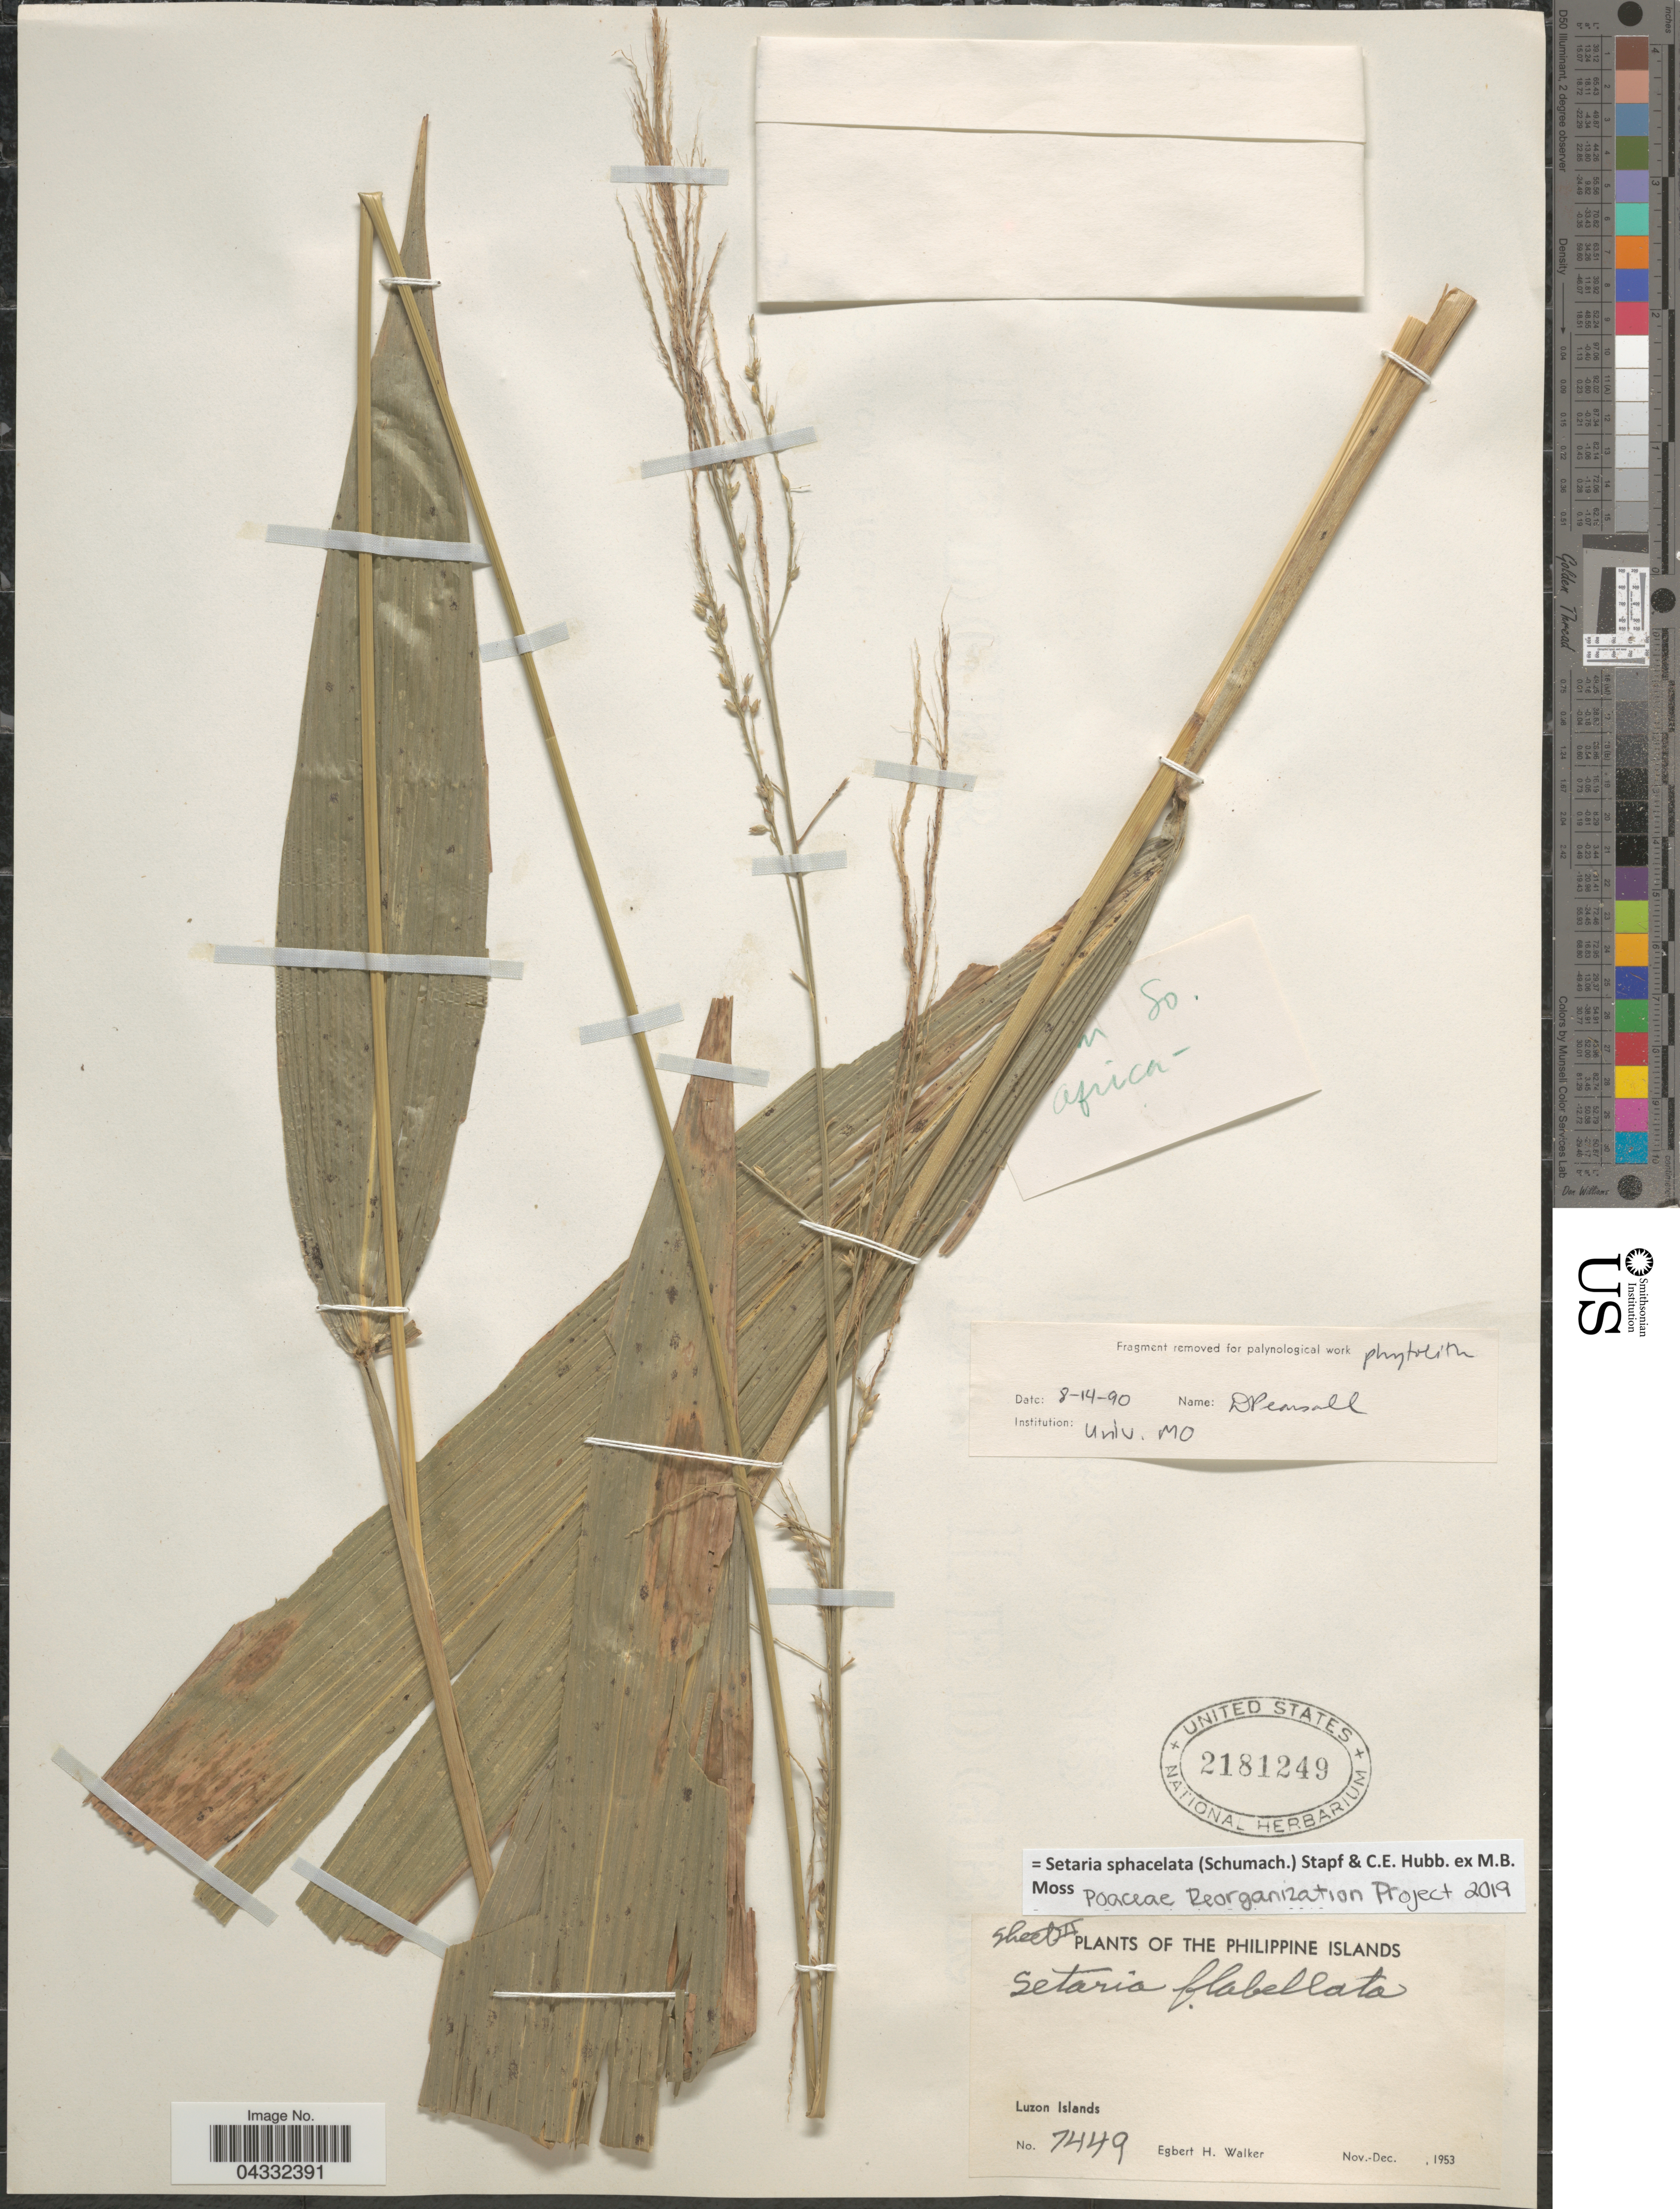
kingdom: Plantae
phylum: Tracheophyta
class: Liliopsida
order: Poales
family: Poaceae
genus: Setaria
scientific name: Setaria sphacelata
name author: (Schumach.) Stapf & Hubb. ex Moss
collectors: E. H. Walker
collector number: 7449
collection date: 1953-11/1953-12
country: Philippines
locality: The Philippine Islands. Luzon Islands.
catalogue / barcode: US 2181249